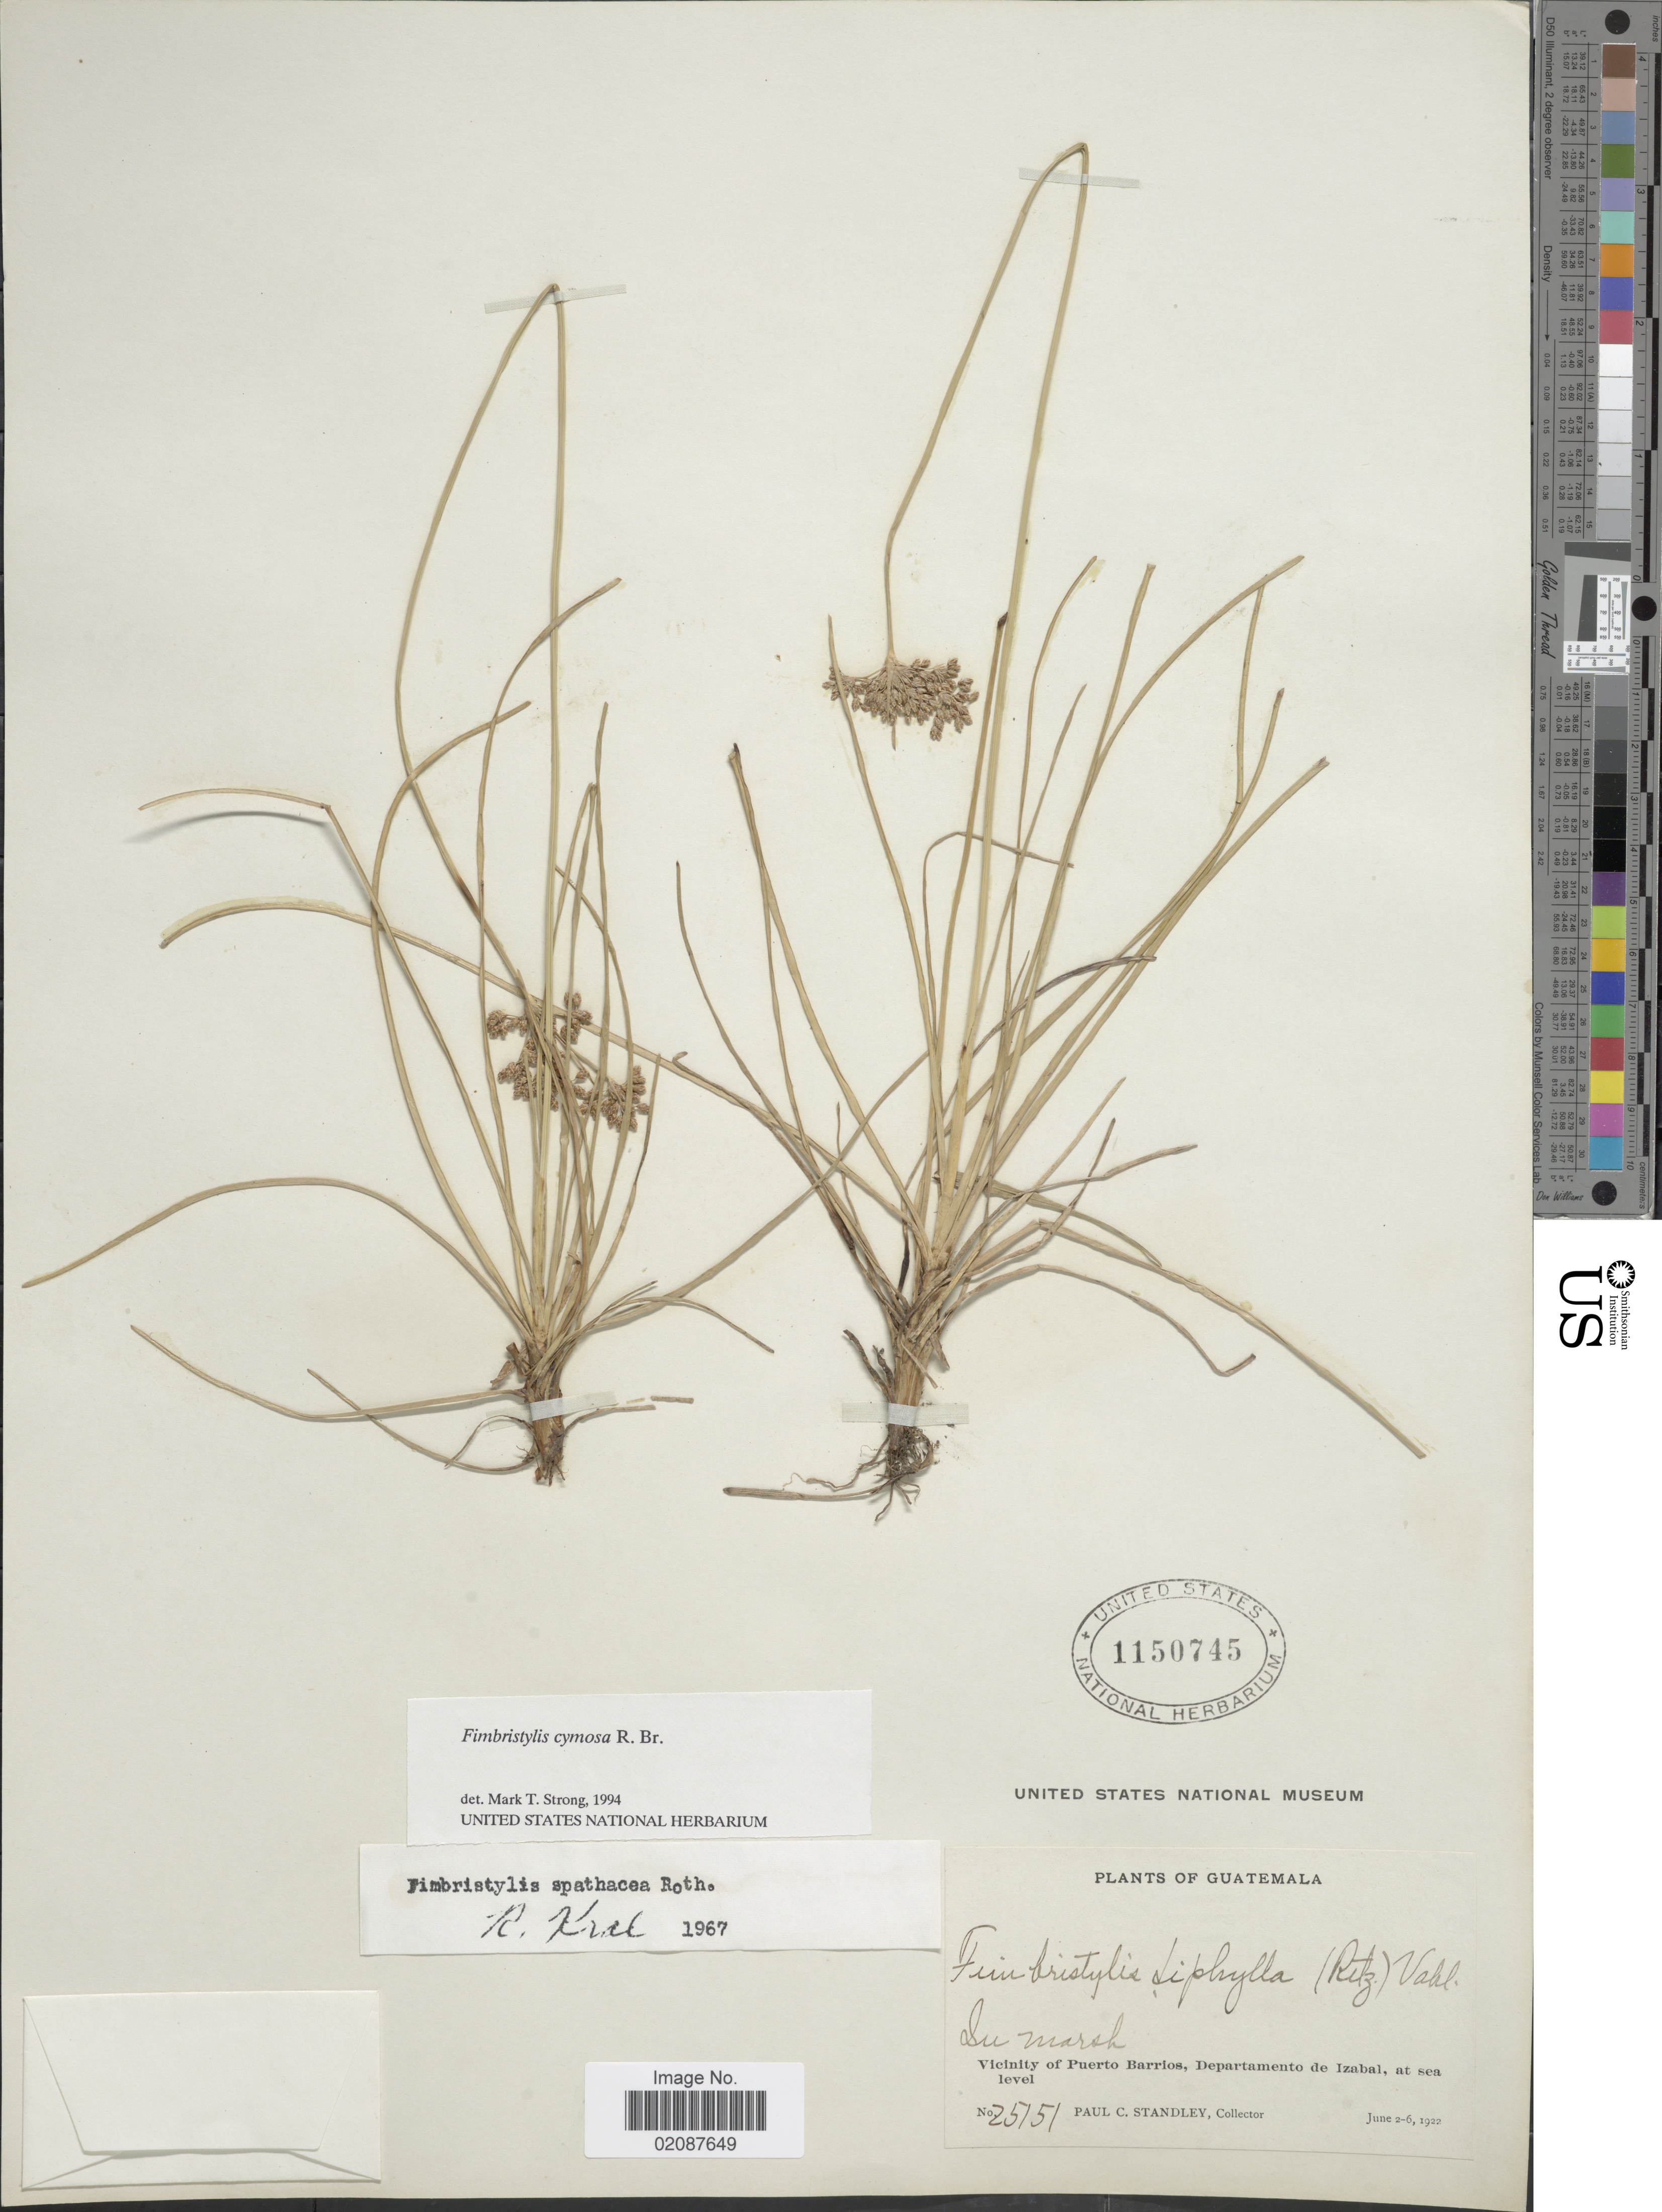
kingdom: Plantae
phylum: Tracheophyta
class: Liliopsida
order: Poales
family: Cyperaceae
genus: Fimbristylis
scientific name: Fimbristylis cymosa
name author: R. Br.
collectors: P. C. Standley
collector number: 25151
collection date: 1922-06-02/1922-06-06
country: Guatemala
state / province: Izabal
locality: In marsh, Vicinity of Puerto Barrios.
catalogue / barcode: US 1150745